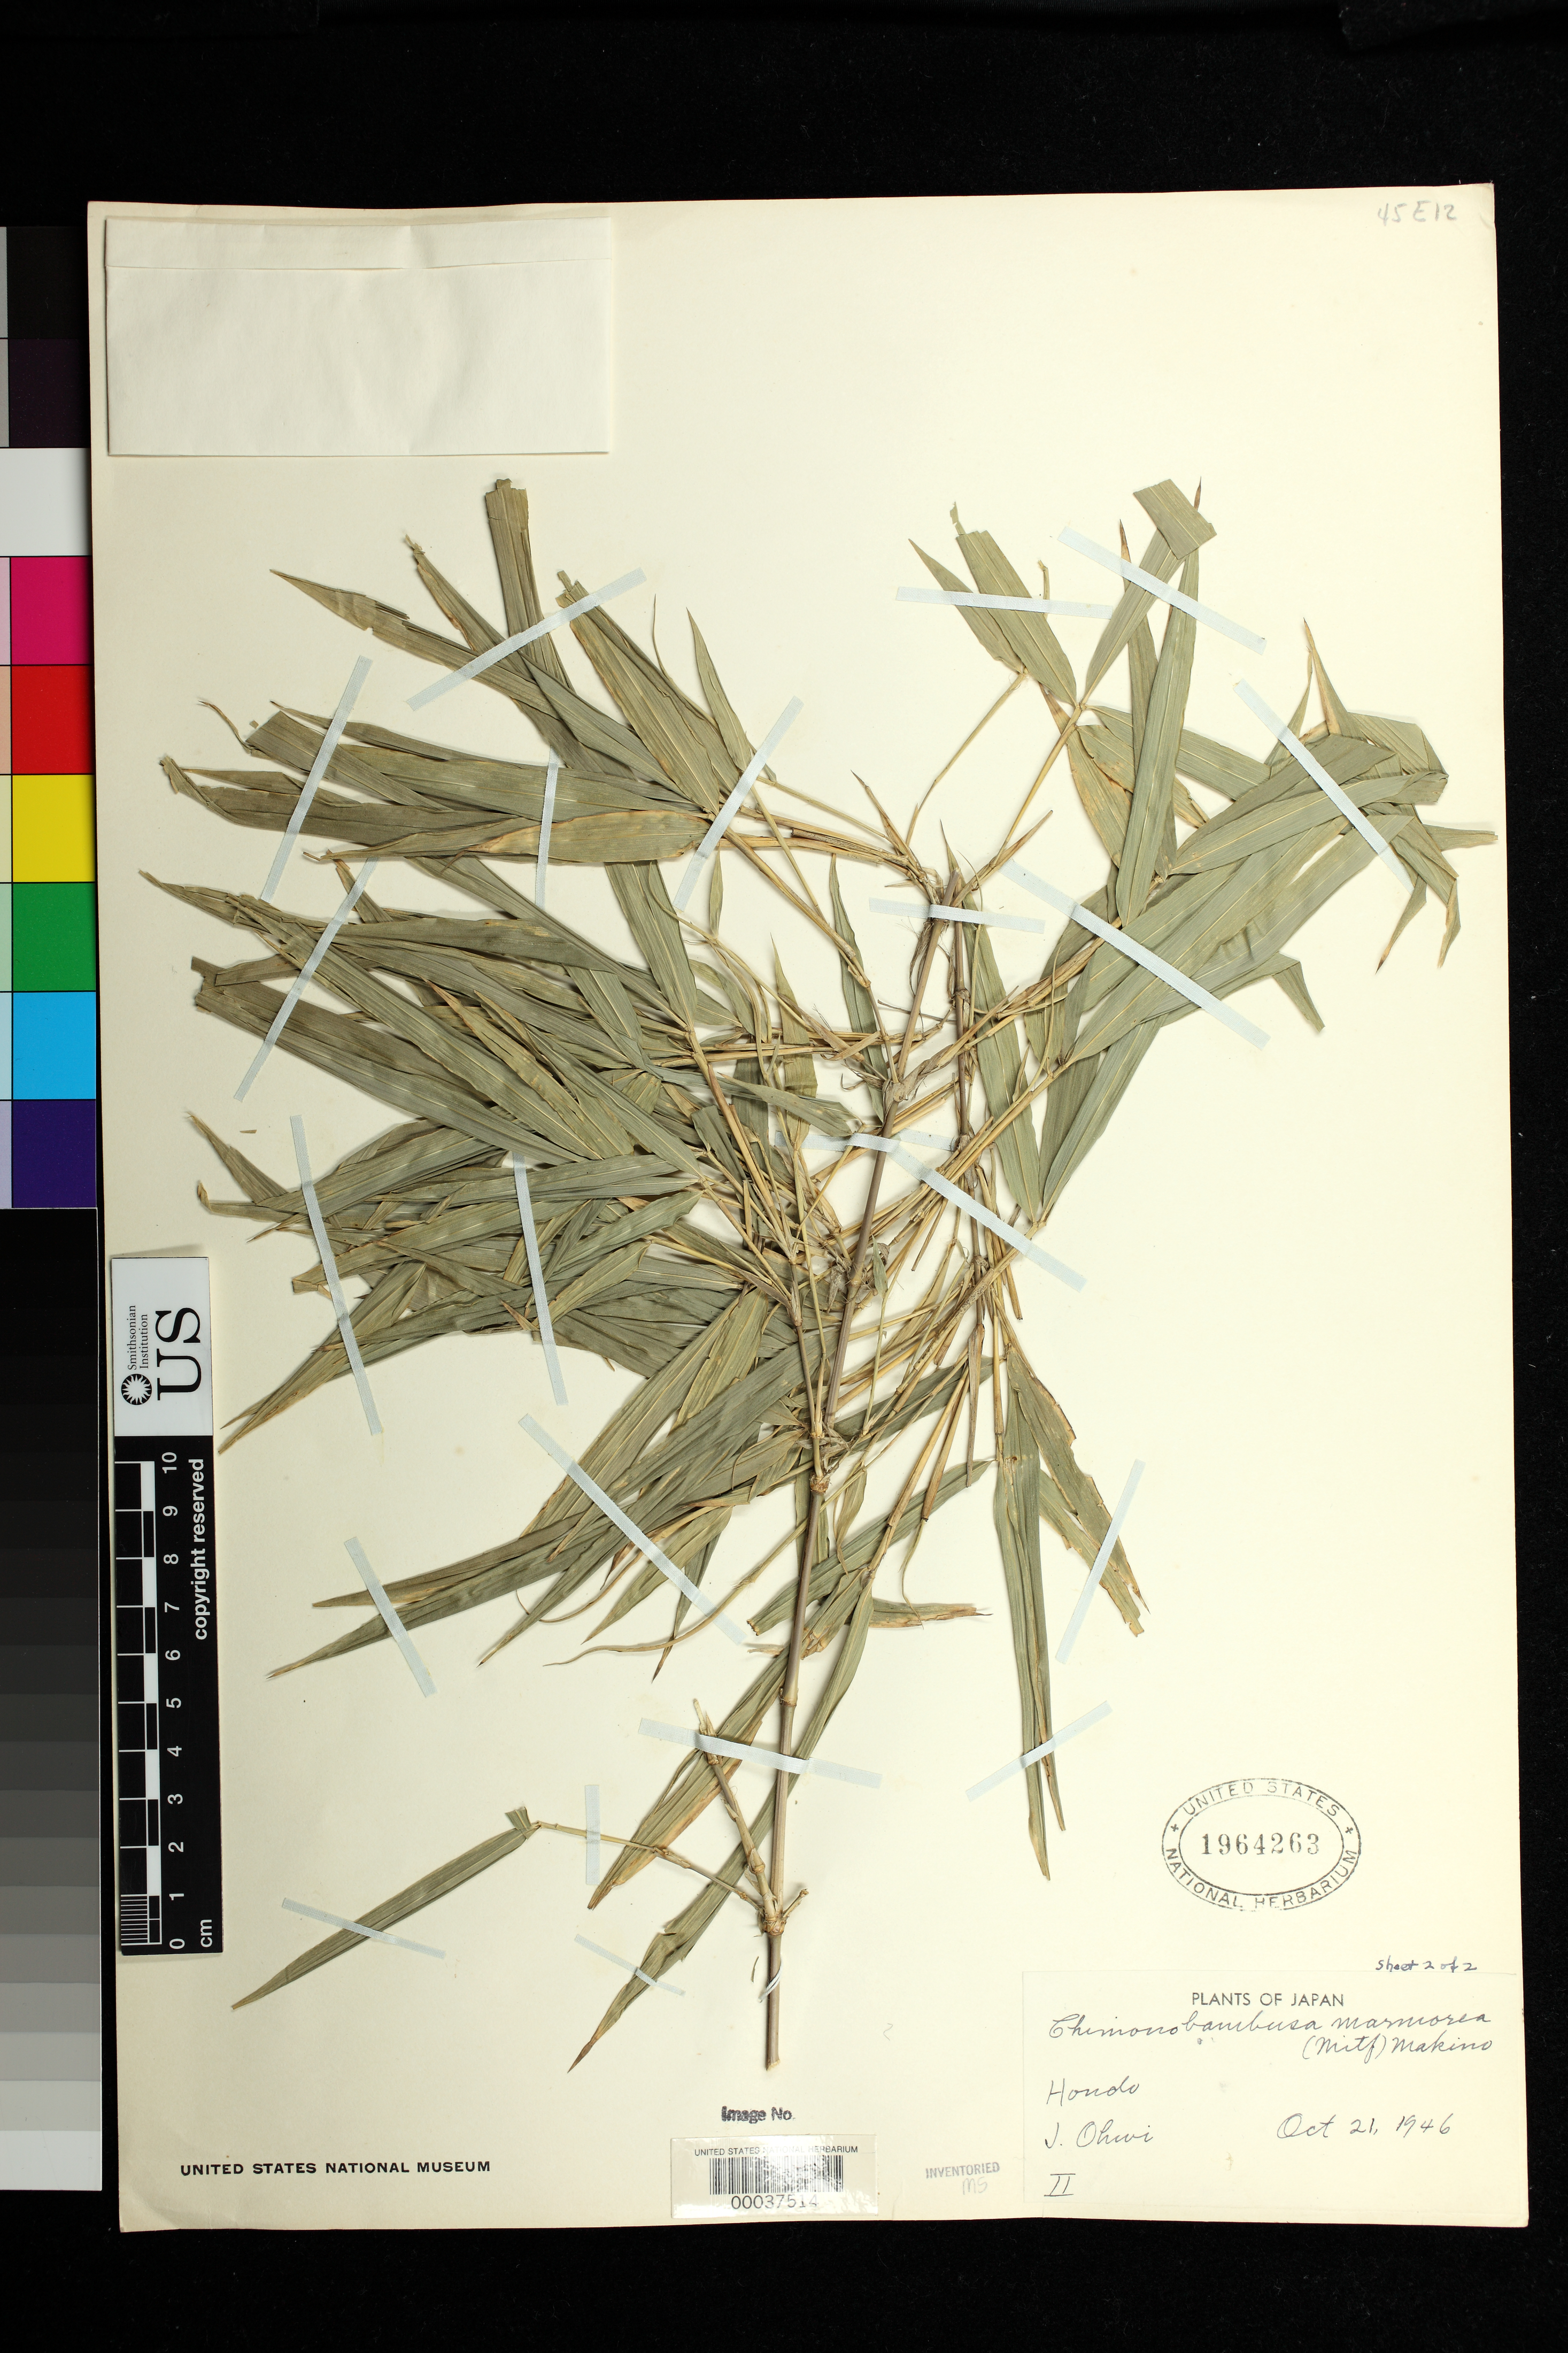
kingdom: Plantae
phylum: Tracheophyta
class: Liliopsida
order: Poales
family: Poaceae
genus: Chimonobambusa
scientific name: Chimonobambusa marmorea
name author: Makino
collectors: J. Ohwi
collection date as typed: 21 Oct 1946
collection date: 1946-10-21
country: Japan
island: Honshu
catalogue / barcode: US 1964263